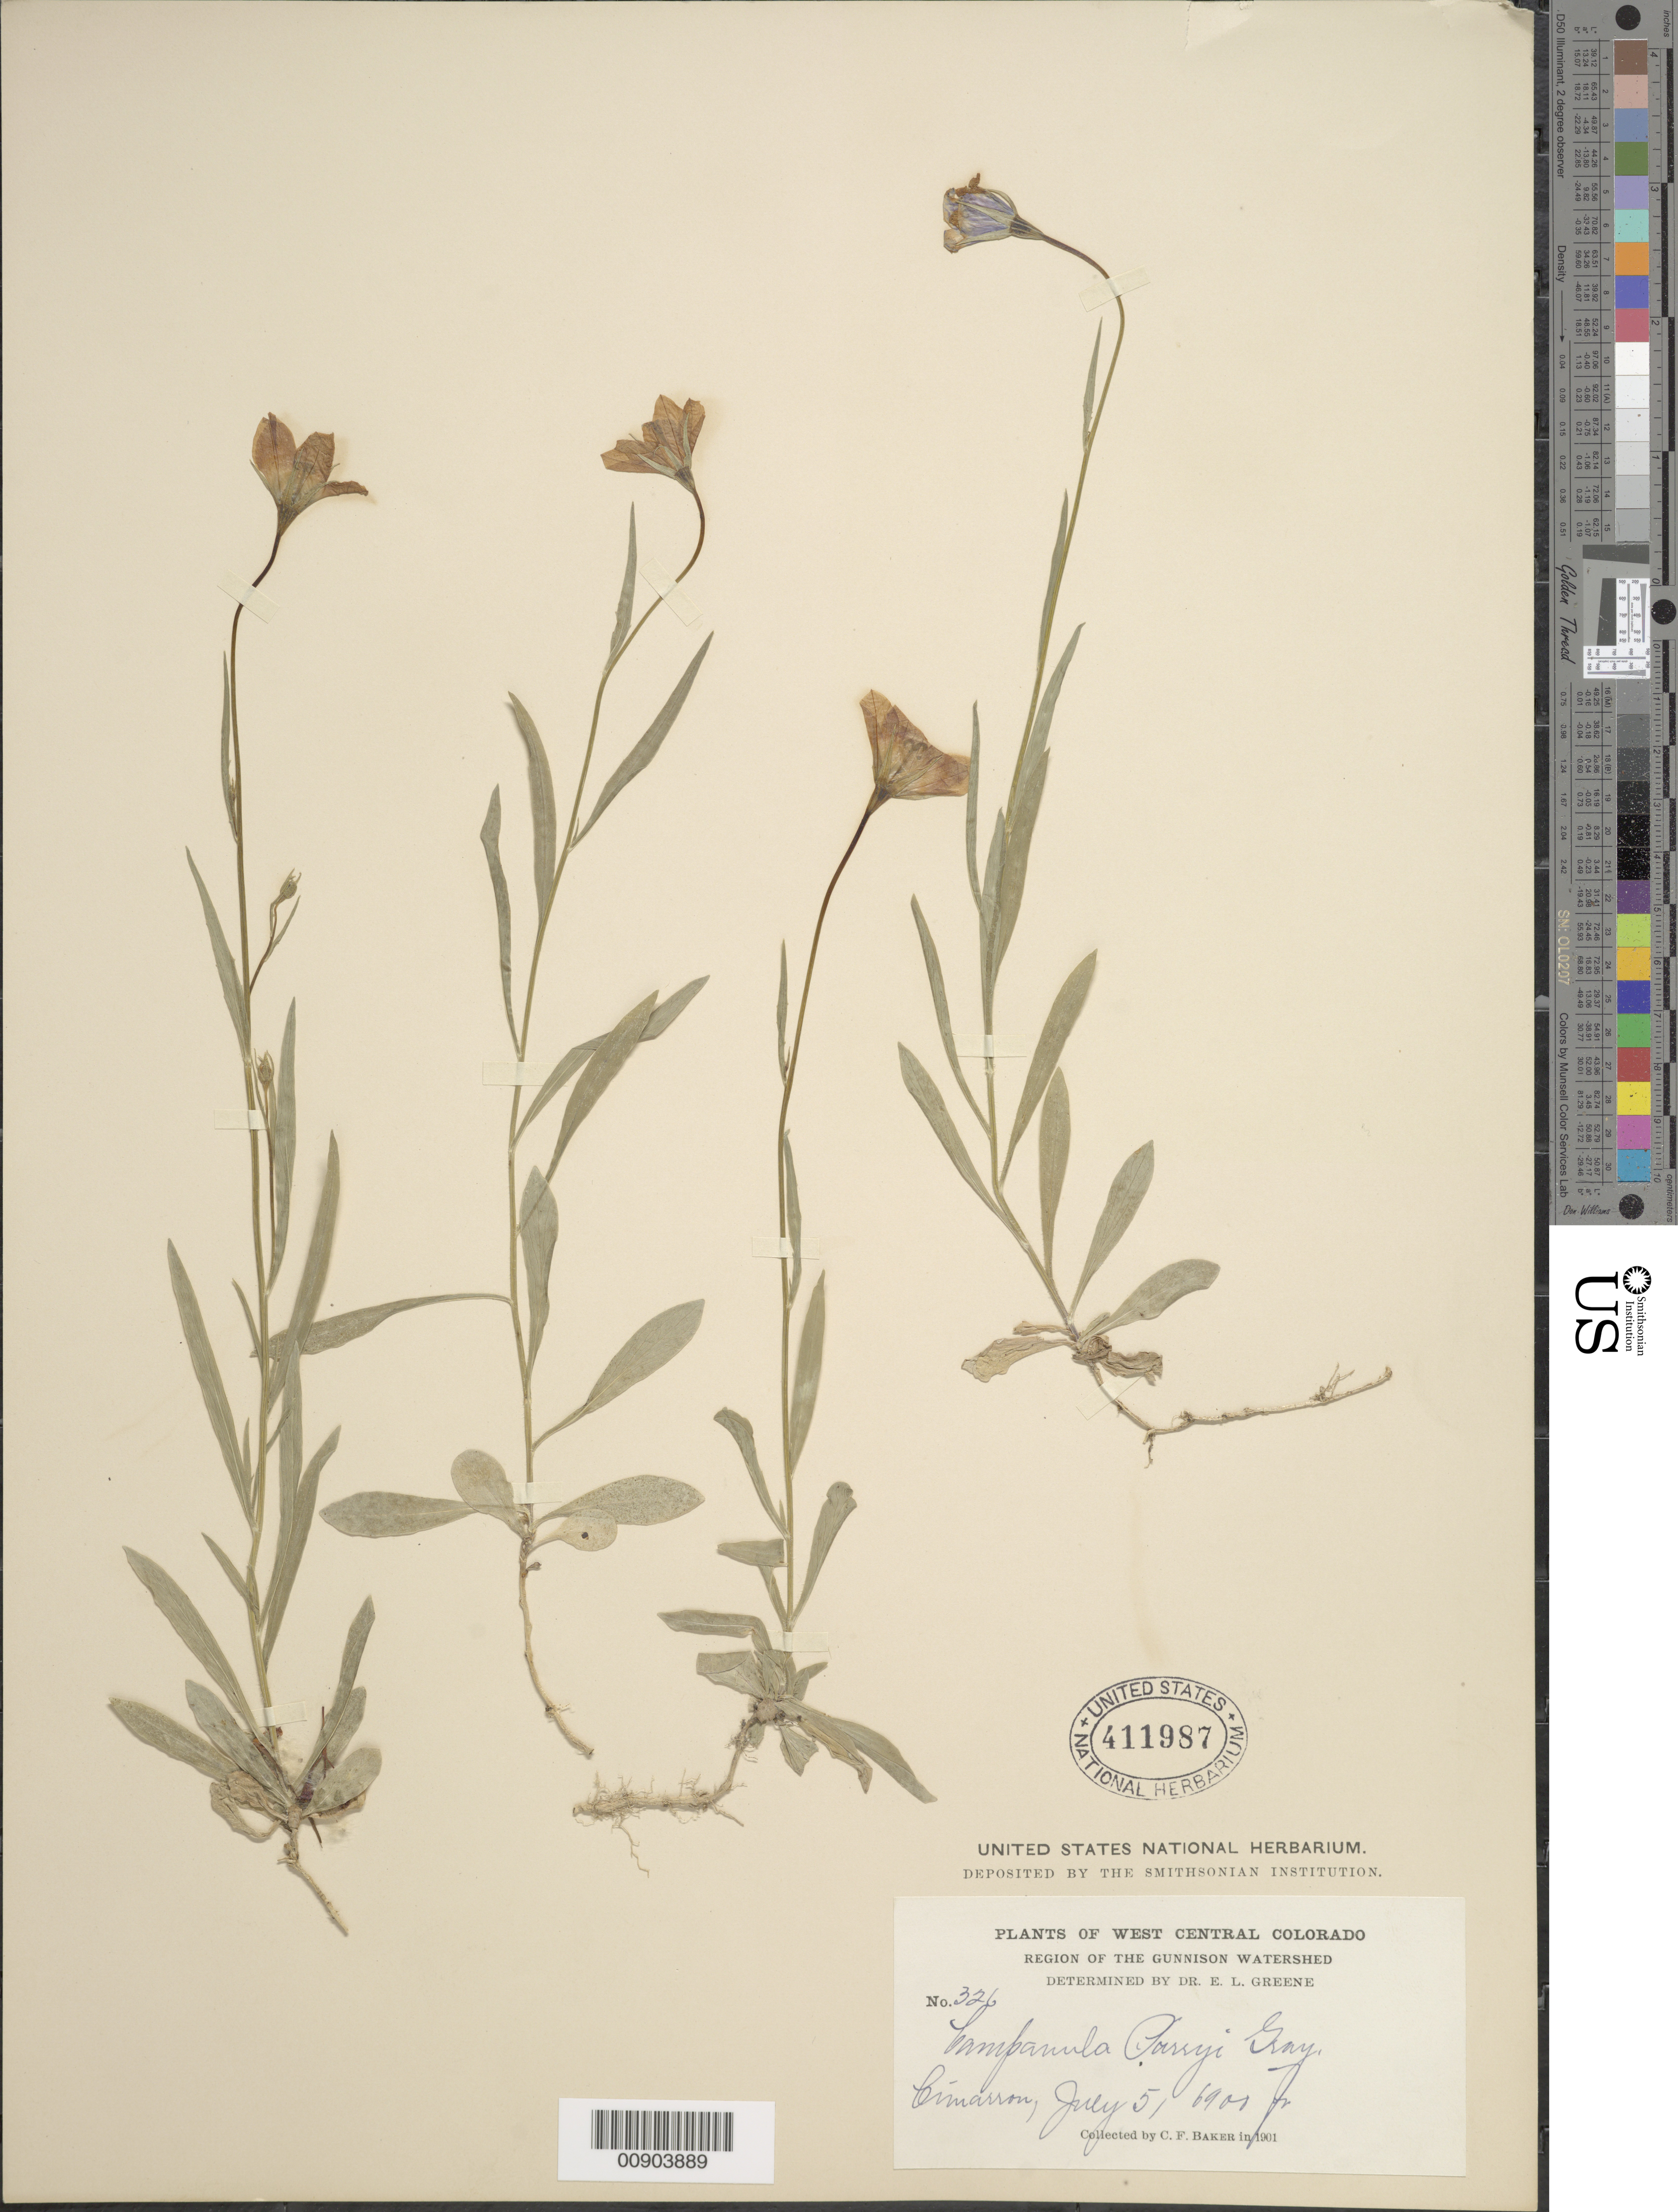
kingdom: Plantae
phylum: Tracheophyta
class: Magnoliopsida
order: Asterales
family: Campanulaceae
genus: Campanula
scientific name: Campanula planiflora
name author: Engelm.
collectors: C. F. Baker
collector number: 326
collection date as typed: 05 Jul 1901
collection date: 1901-07-05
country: United States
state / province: Colorado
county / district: Gunnison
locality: Gunnison Watershed, Cimarron.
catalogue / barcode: US 411987